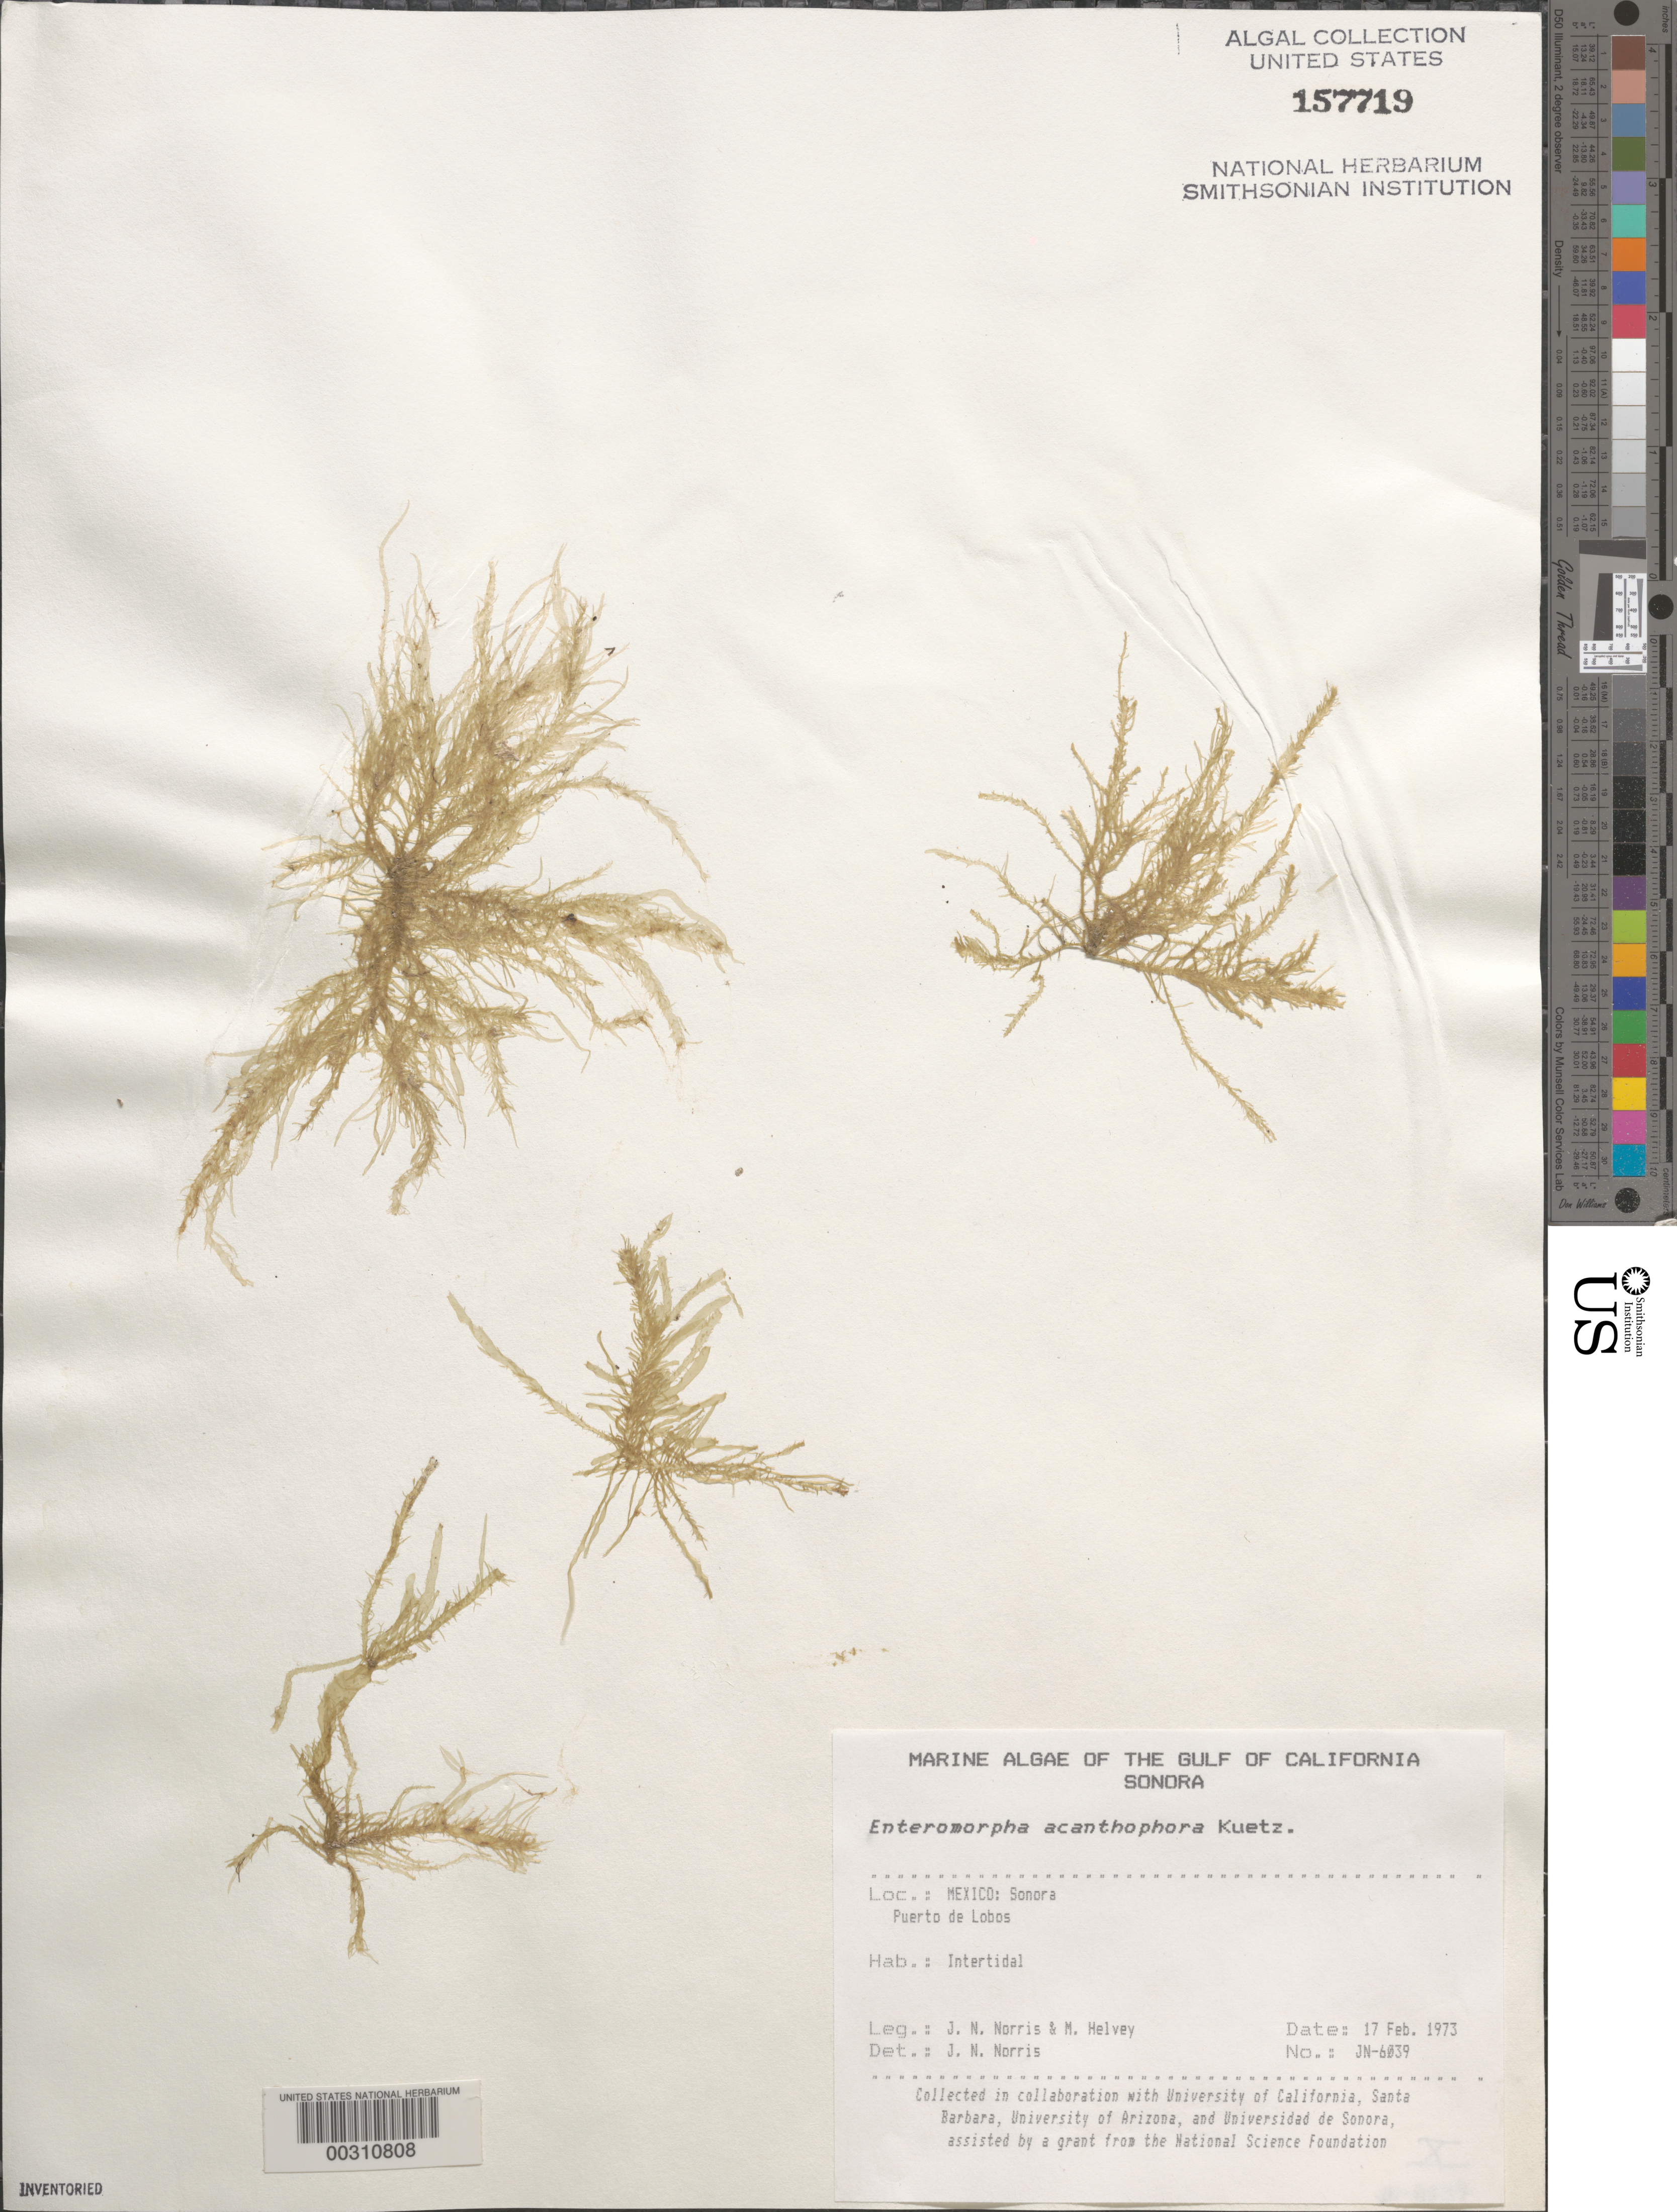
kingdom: Plantae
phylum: Chlorophyta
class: Ulvophyceae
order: Ulvales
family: Ulvaceae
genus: Ulva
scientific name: Ulva acanthophora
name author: (Kütz.) H.S. Hayden et al.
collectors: J. N. Norris & M. Helvey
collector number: JN-6039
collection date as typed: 17 Feb 1973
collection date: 1973-02-17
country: Mexico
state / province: Sonora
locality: Puerto de Lobos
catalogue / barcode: US 157719